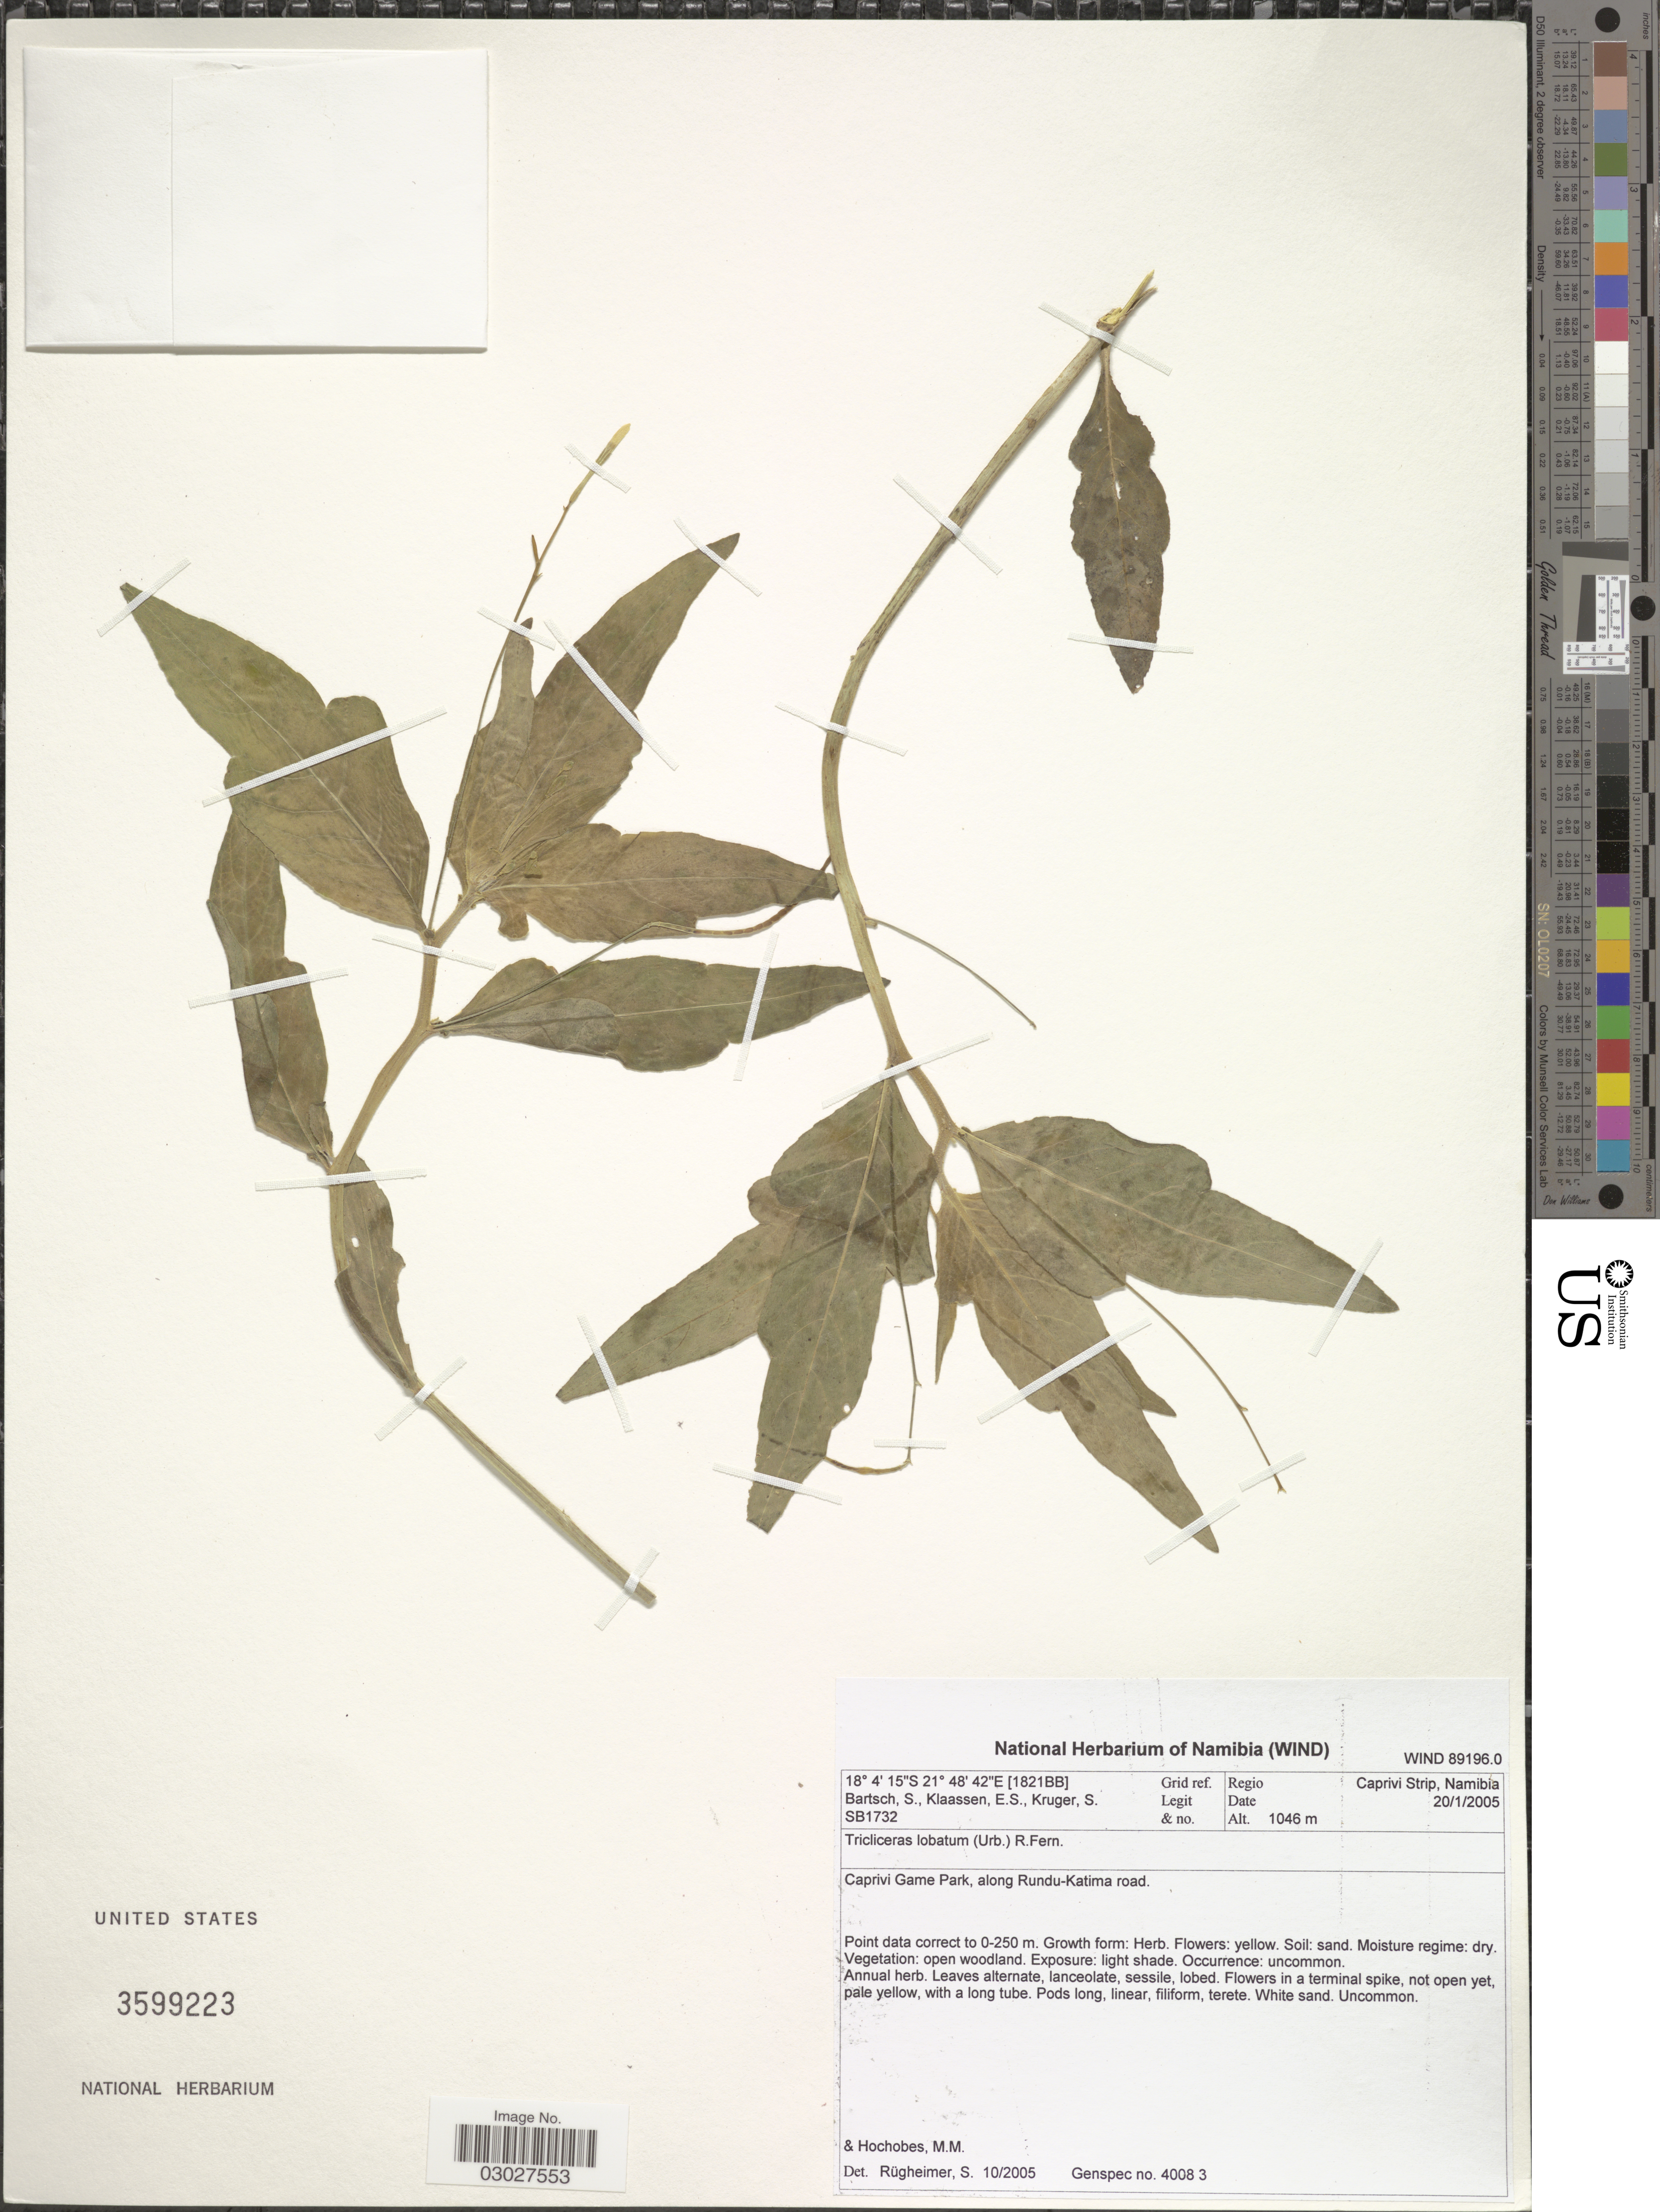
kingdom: Plantae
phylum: Tracheophyta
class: Magnoliopsida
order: Malpighiales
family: Turneraceae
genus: Tricliceras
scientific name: Tricliceras lobatum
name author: (Urb.) R. Fern.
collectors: S. Bartsch, E. S. Klaassen, S. Kruger & M. Hochobes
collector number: SB1732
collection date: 2005-01-20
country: Namibia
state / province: Caprivi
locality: [1821BB] Regio Caprivi Strip, Caprivi Game Park, along Rundu-Katima road.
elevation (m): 1046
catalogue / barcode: US 3599223